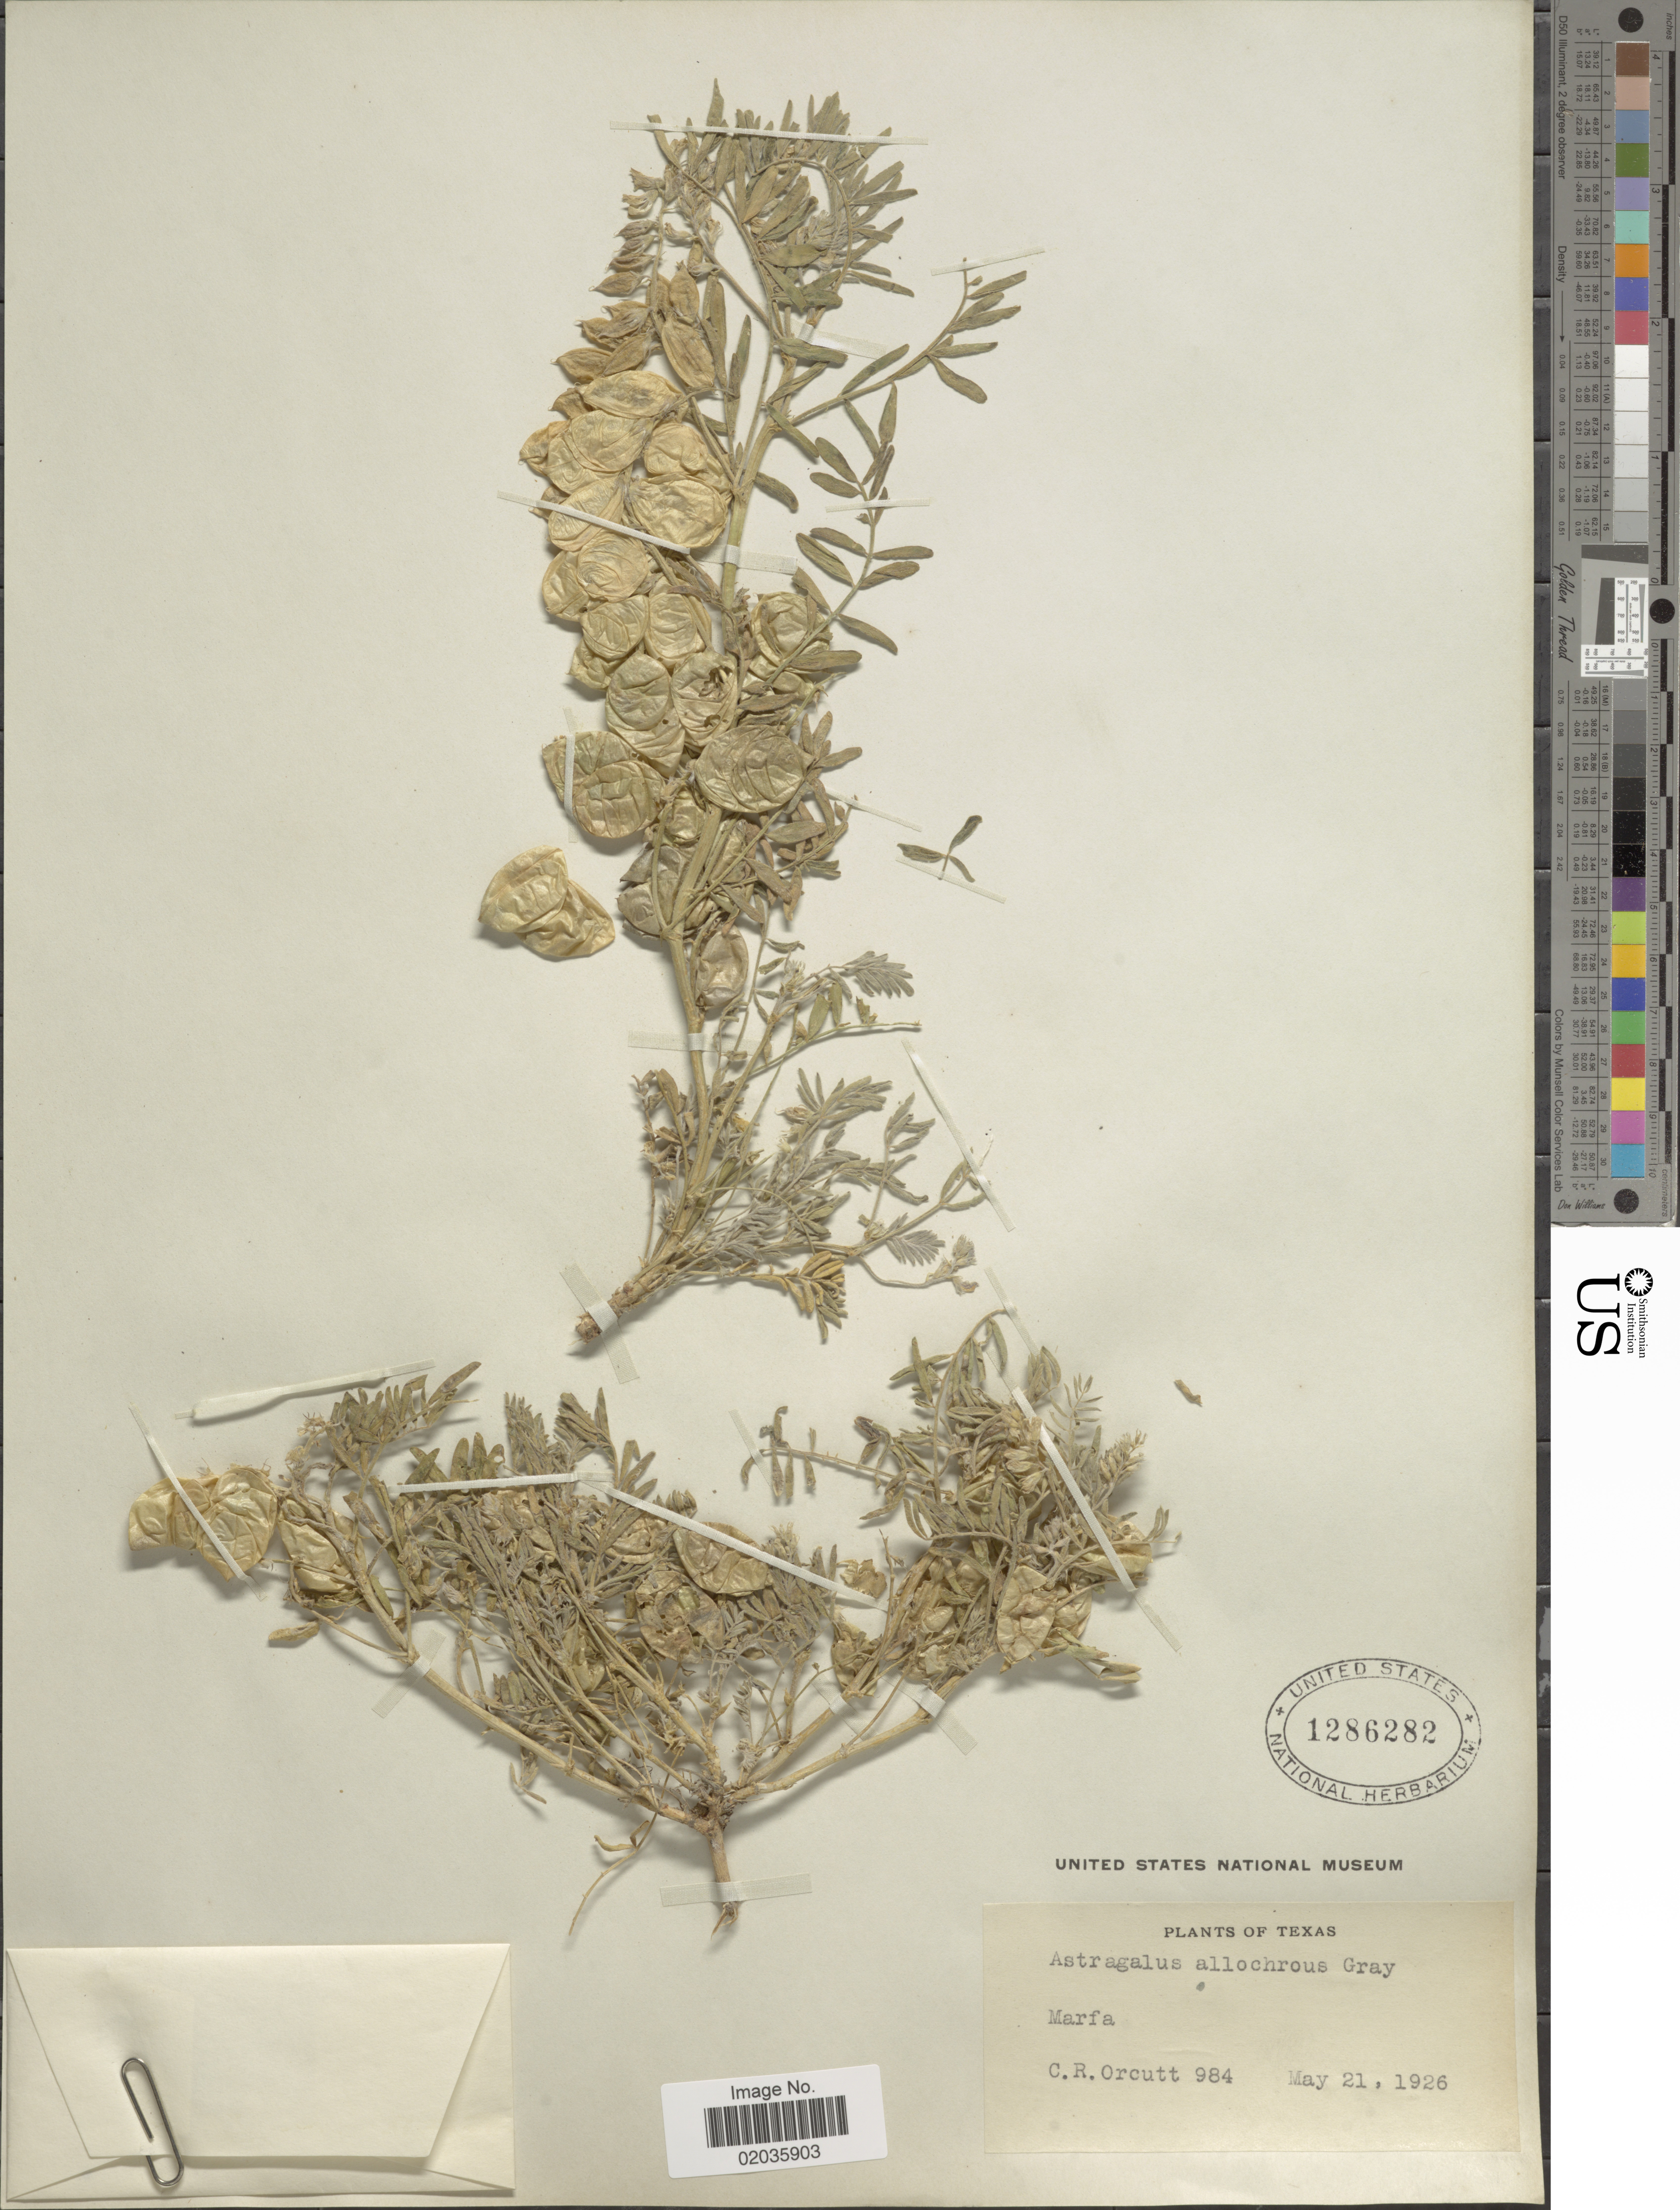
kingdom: Plantae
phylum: Tracheophyta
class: Magnoliopsida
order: Fabales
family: Fabaceae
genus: Astragalus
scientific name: Astragalus wootonii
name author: E. Sheld.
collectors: C. R. Orcutt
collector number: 984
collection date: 1926-05-21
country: United States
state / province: Texas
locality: Marfa, Texas.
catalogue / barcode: US 1286282